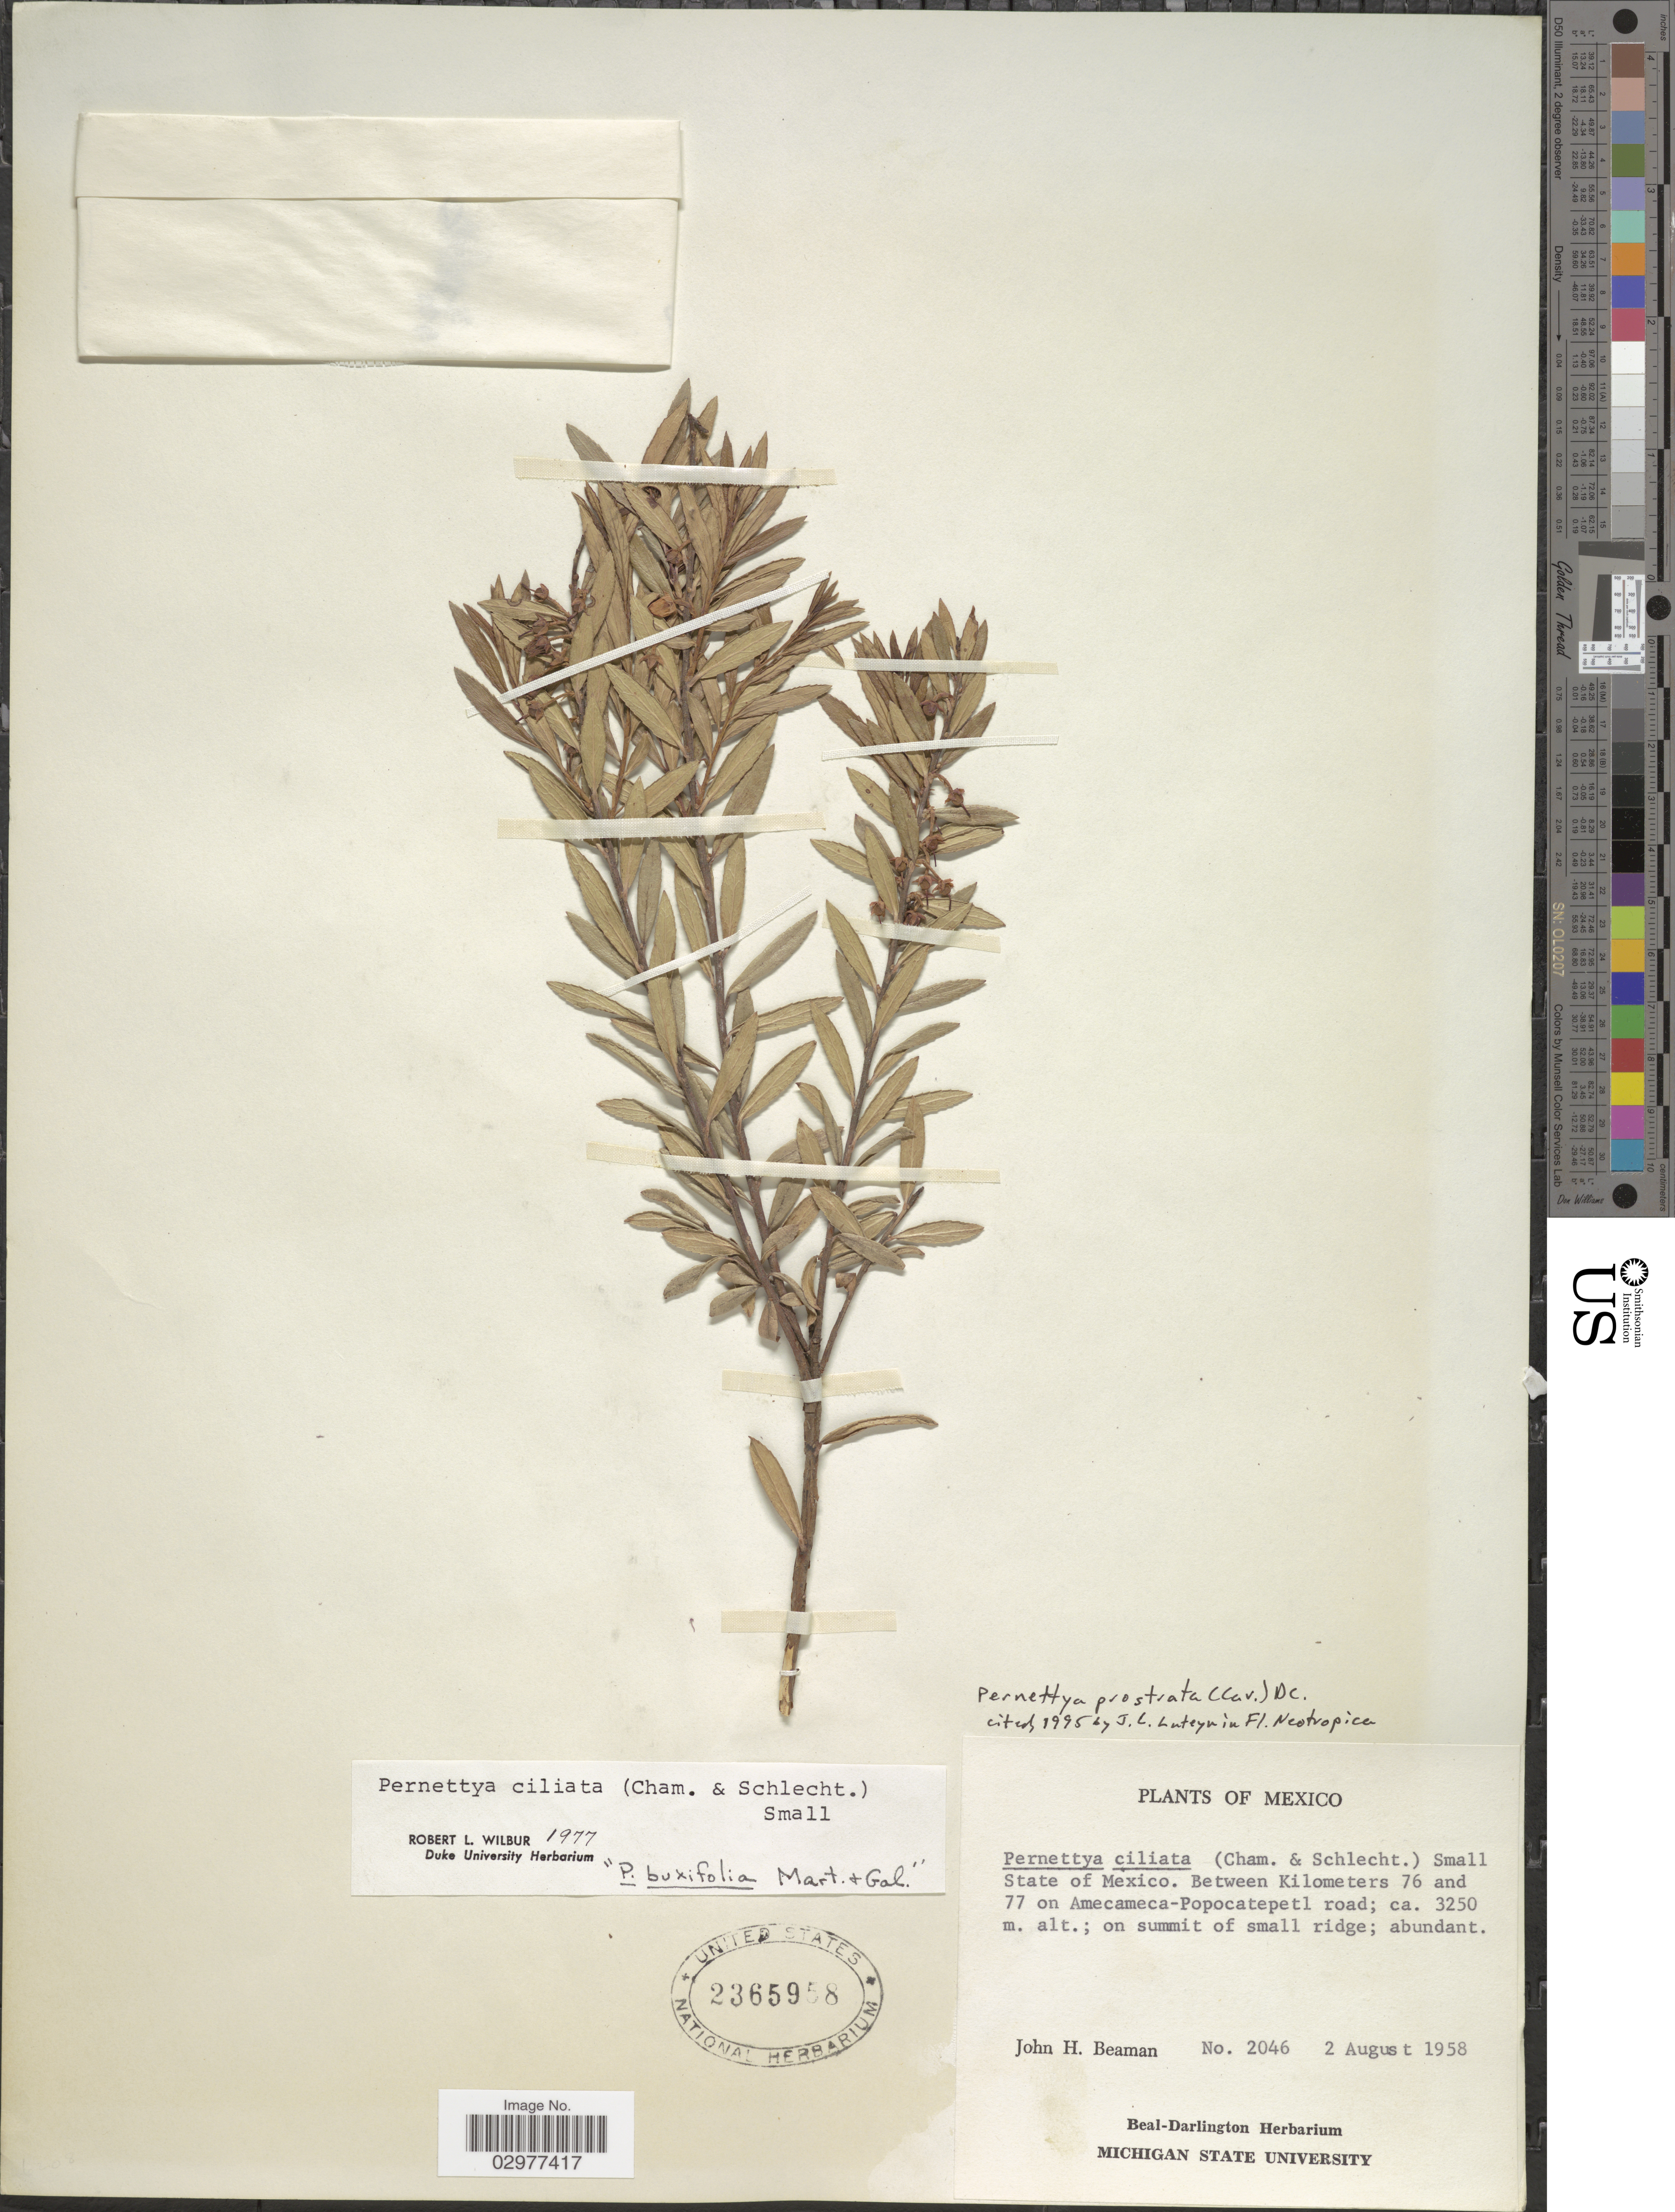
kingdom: Plantae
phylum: Tracheophyta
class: Magnoliopsida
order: Ericales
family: Ericaceae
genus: Pernettya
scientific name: Pernettya prostrata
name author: (Cav.) DC.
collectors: J. H. Beaman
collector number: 2046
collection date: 1958-08-02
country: Mexico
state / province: México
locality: Between Kilomters 76 and 77 on Amecameca-Popocatepetl road.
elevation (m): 3250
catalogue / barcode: US 2365958